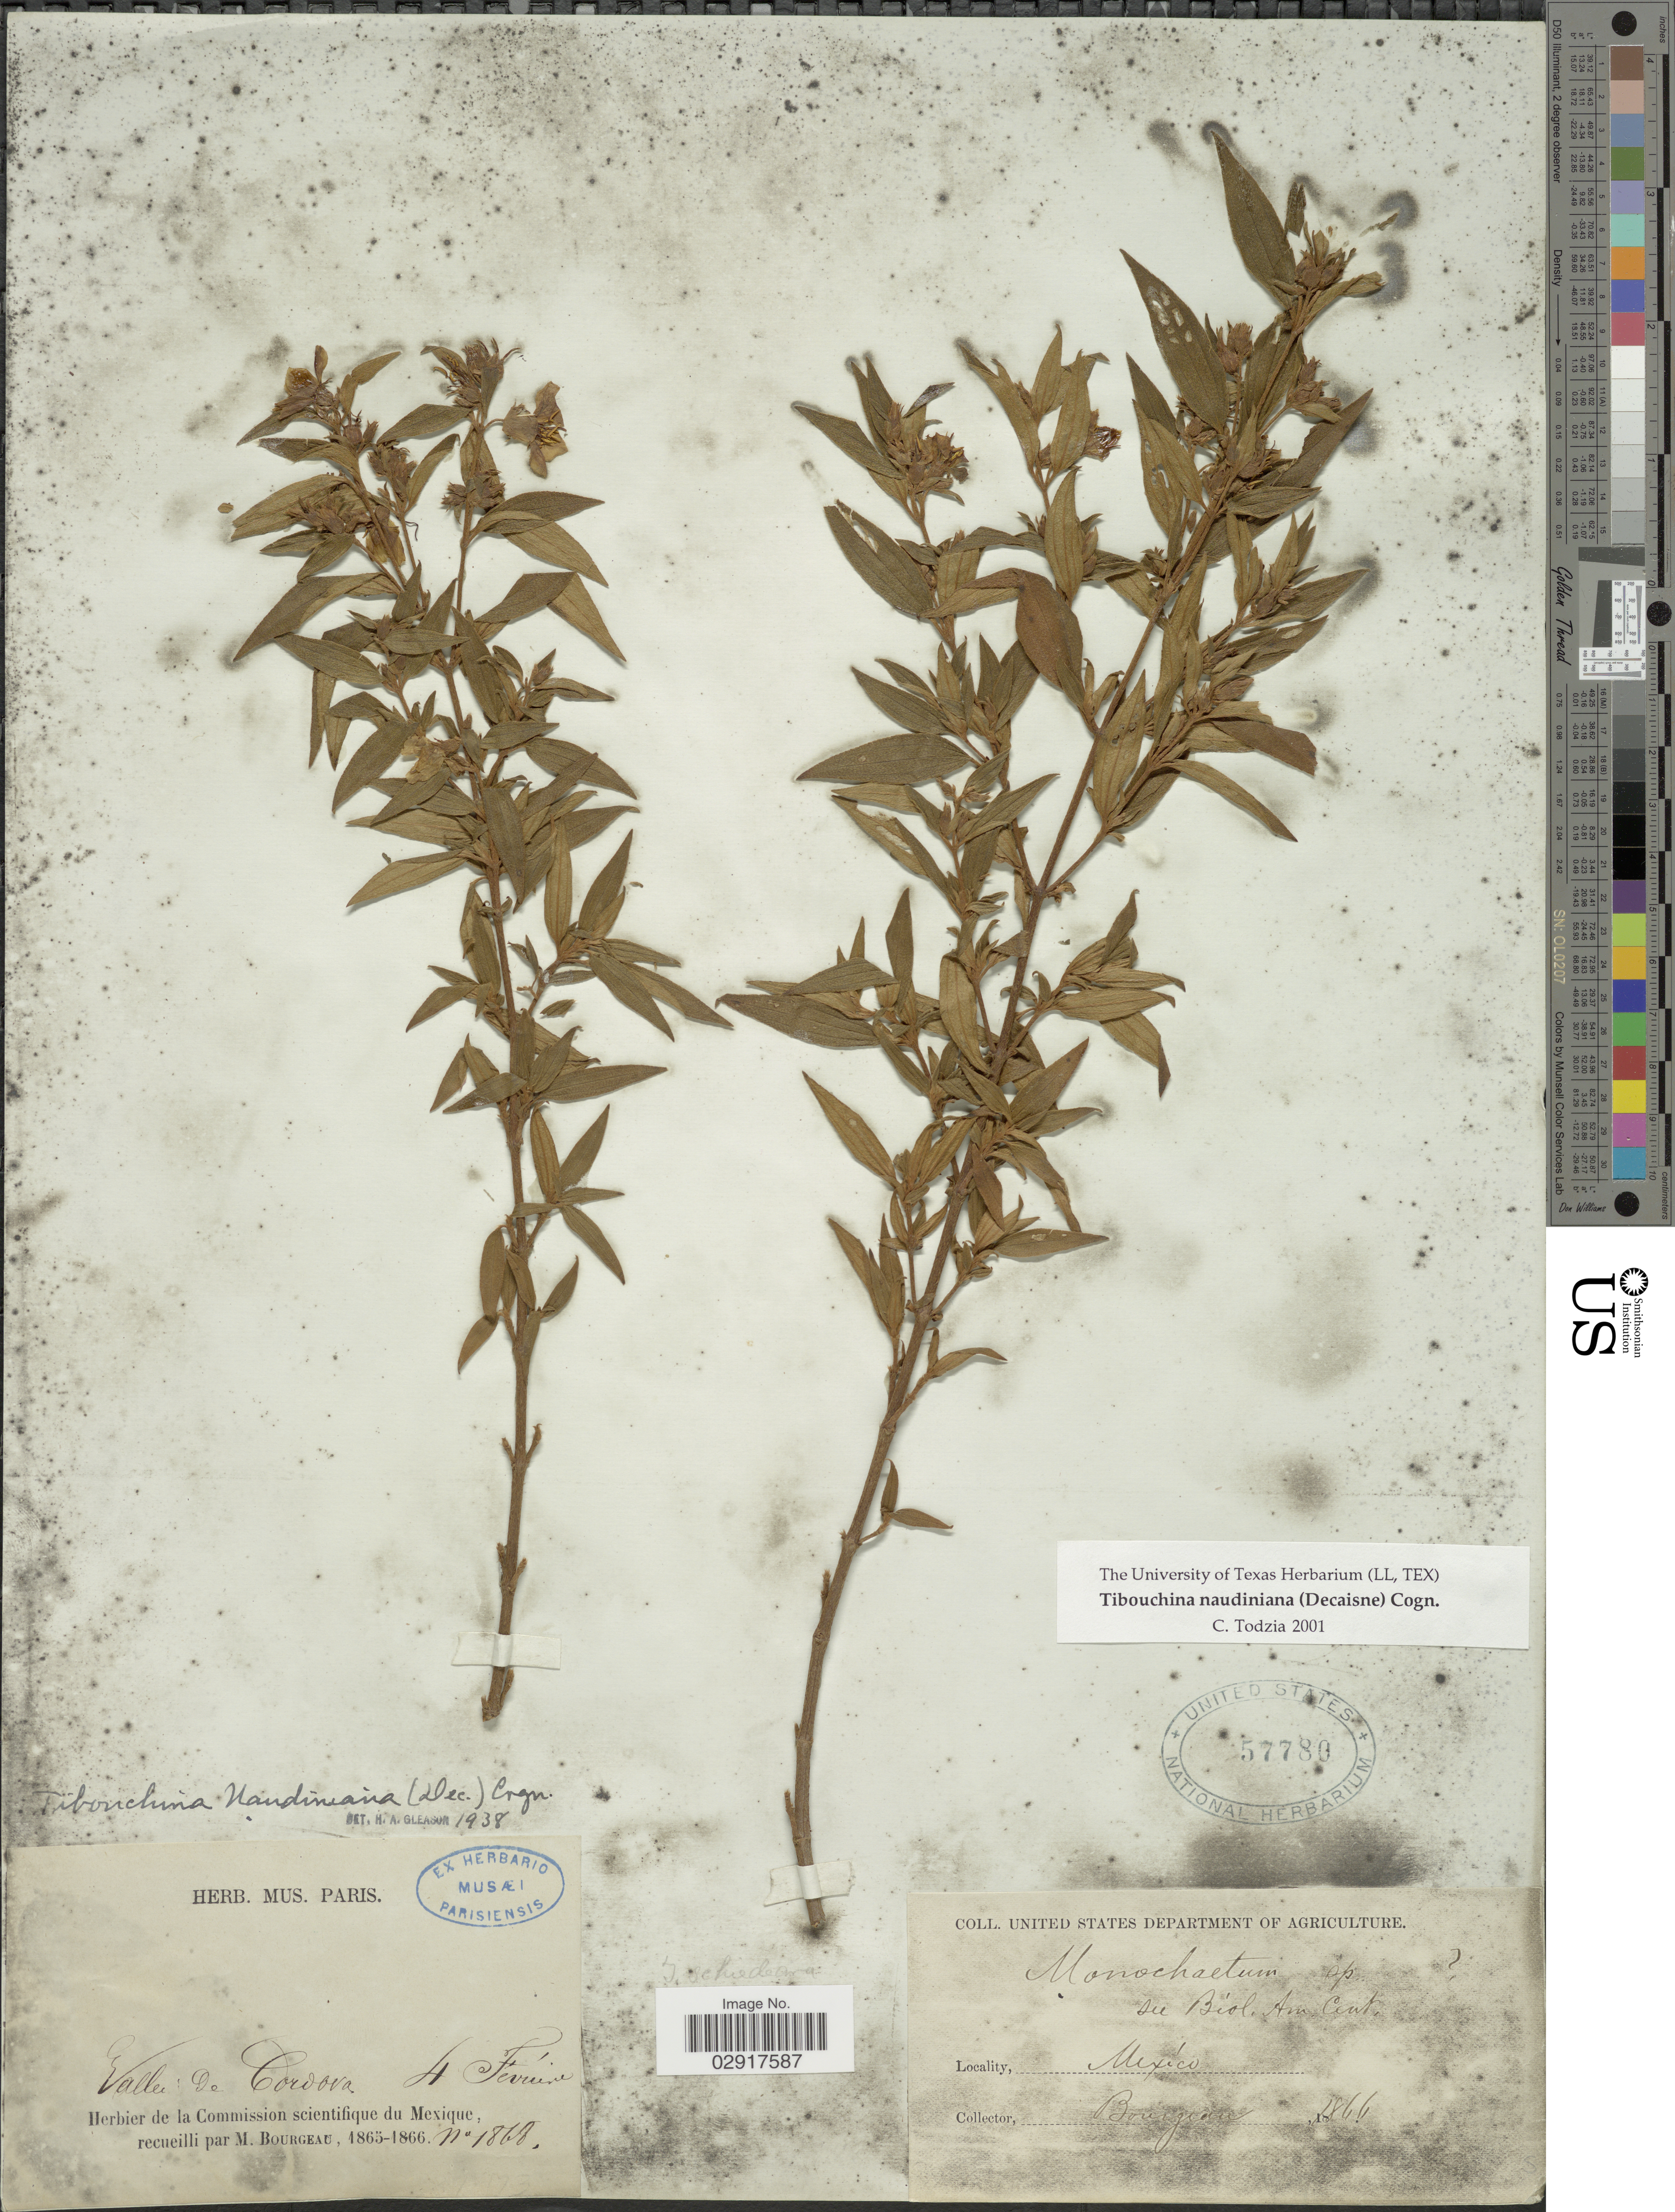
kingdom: Plantae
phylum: Tracheophyta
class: Magnoliopsida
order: Myrtales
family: Melastomataceae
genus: Chaetogastra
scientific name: Chaetogastra naudiniana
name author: Decne.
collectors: M. Bourgeau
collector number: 1868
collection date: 1866-02-04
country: Mexico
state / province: Veracruz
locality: Vallee: De Cordova.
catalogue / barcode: US 57780